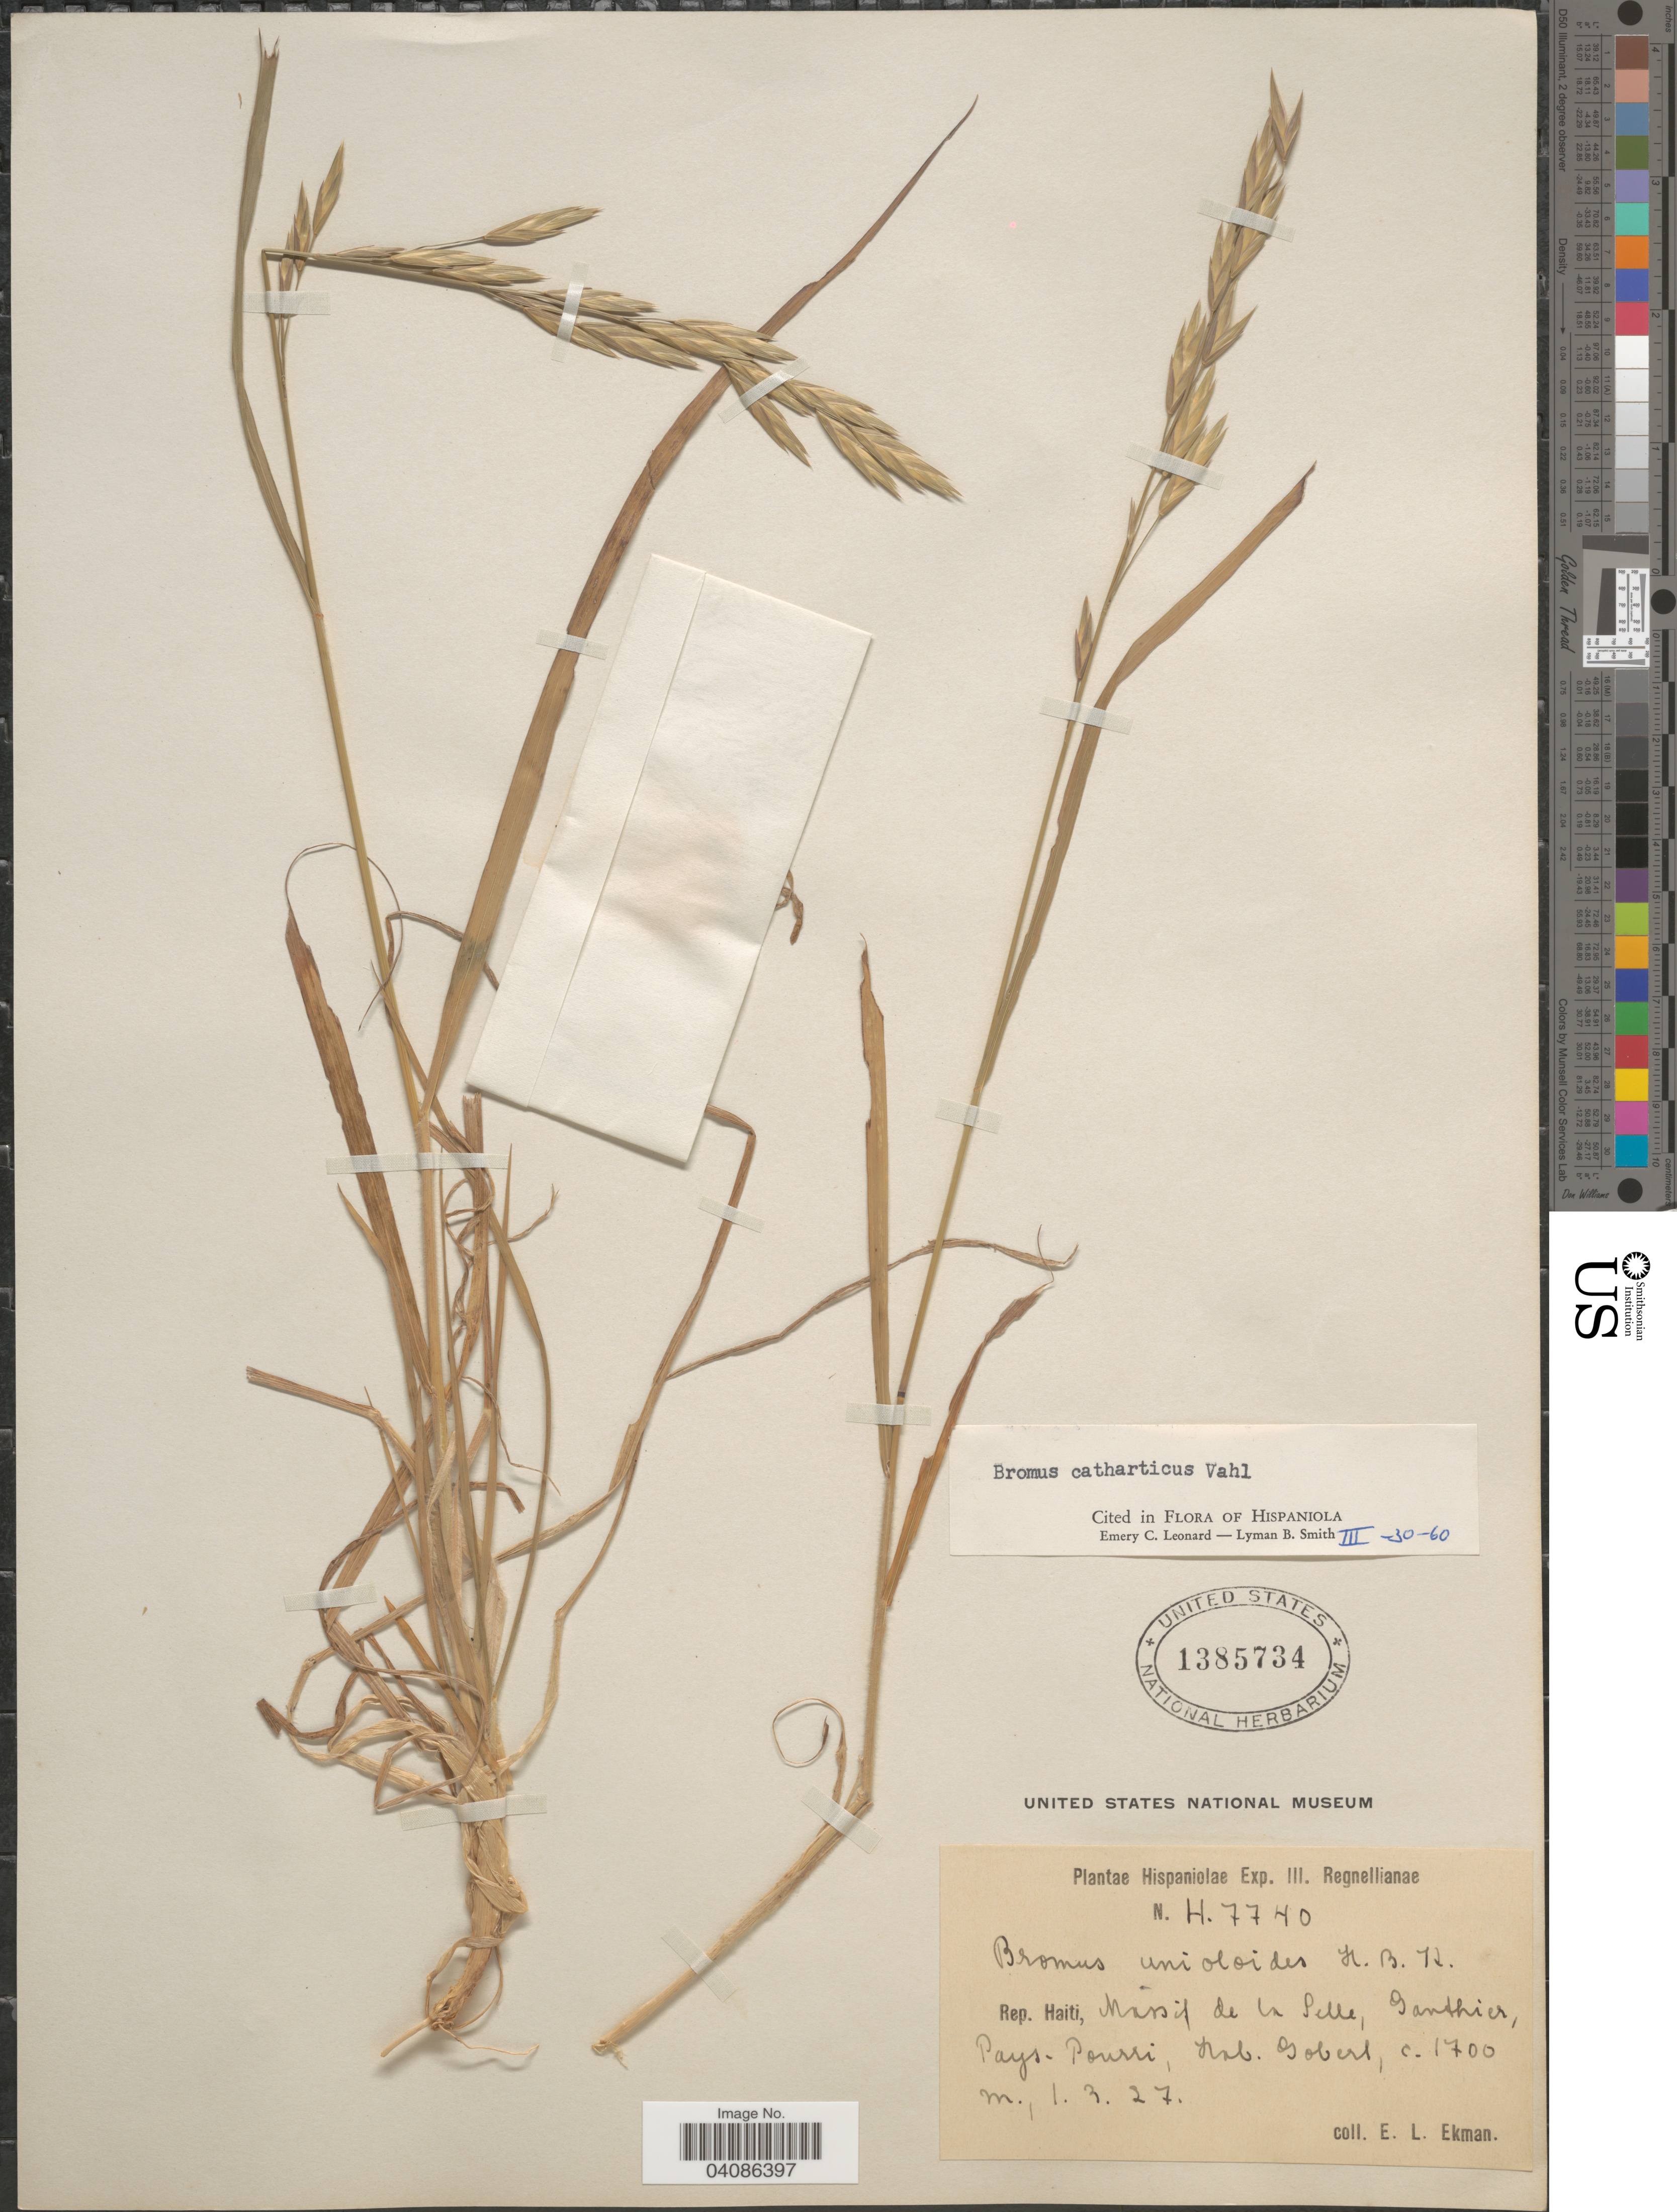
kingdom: Plantae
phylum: Tracheophyta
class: Liliopsida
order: Poales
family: Poaceae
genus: Bromus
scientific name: Bromus catharticus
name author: Vahl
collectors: E. L. Ekman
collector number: H7740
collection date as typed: Transcribed d/m/y: 1/3/27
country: Haiti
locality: Rep. Haiti, Massif de la Selle, Ganthier, Pays-Pourri, Nab. Gobert.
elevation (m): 1700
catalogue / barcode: US 1385734